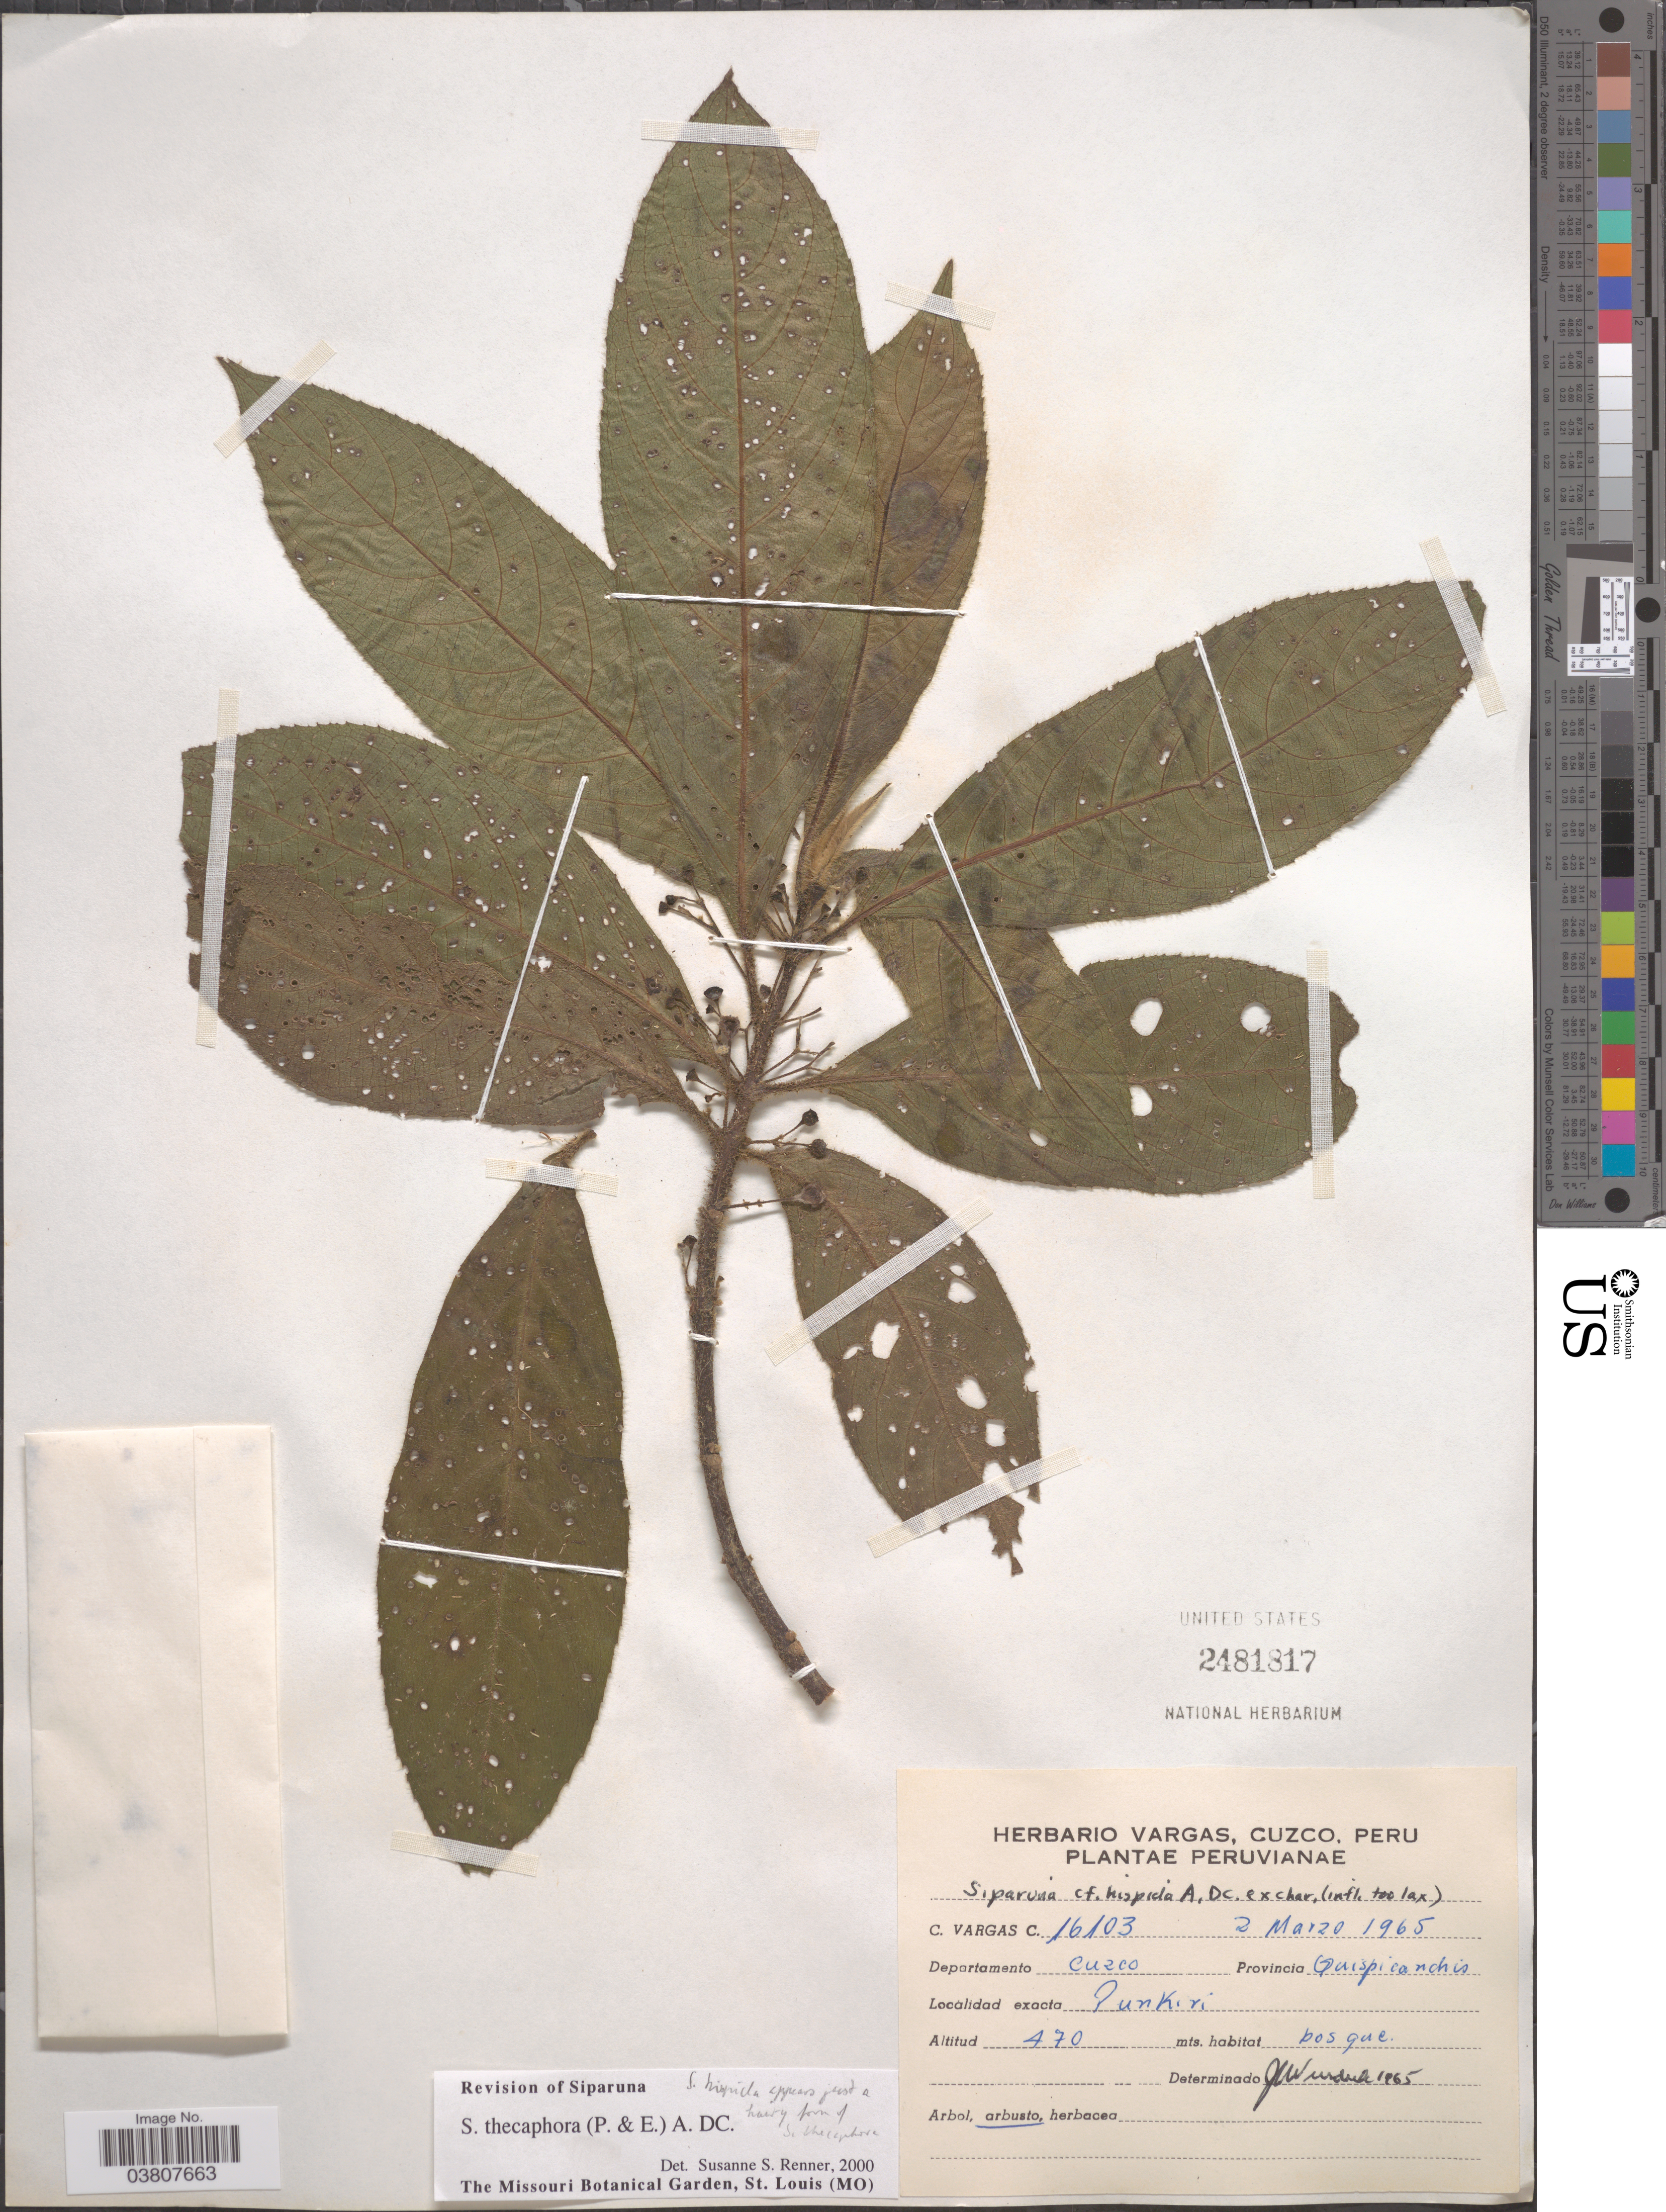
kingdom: Plantae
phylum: Tracheophyta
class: Magnoliopsida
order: Laurales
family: Siparunaceae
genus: Siparuna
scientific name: Siparuna thecaphora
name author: (Poepp. & Endl.) A. DC.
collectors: C. Vargas Calderón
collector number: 16103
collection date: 1965-03-02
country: Peru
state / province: Cusco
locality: Departamento Cuzco. Provincia Quispicanchis. Punkiri.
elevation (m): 470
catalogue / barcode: US 2481817